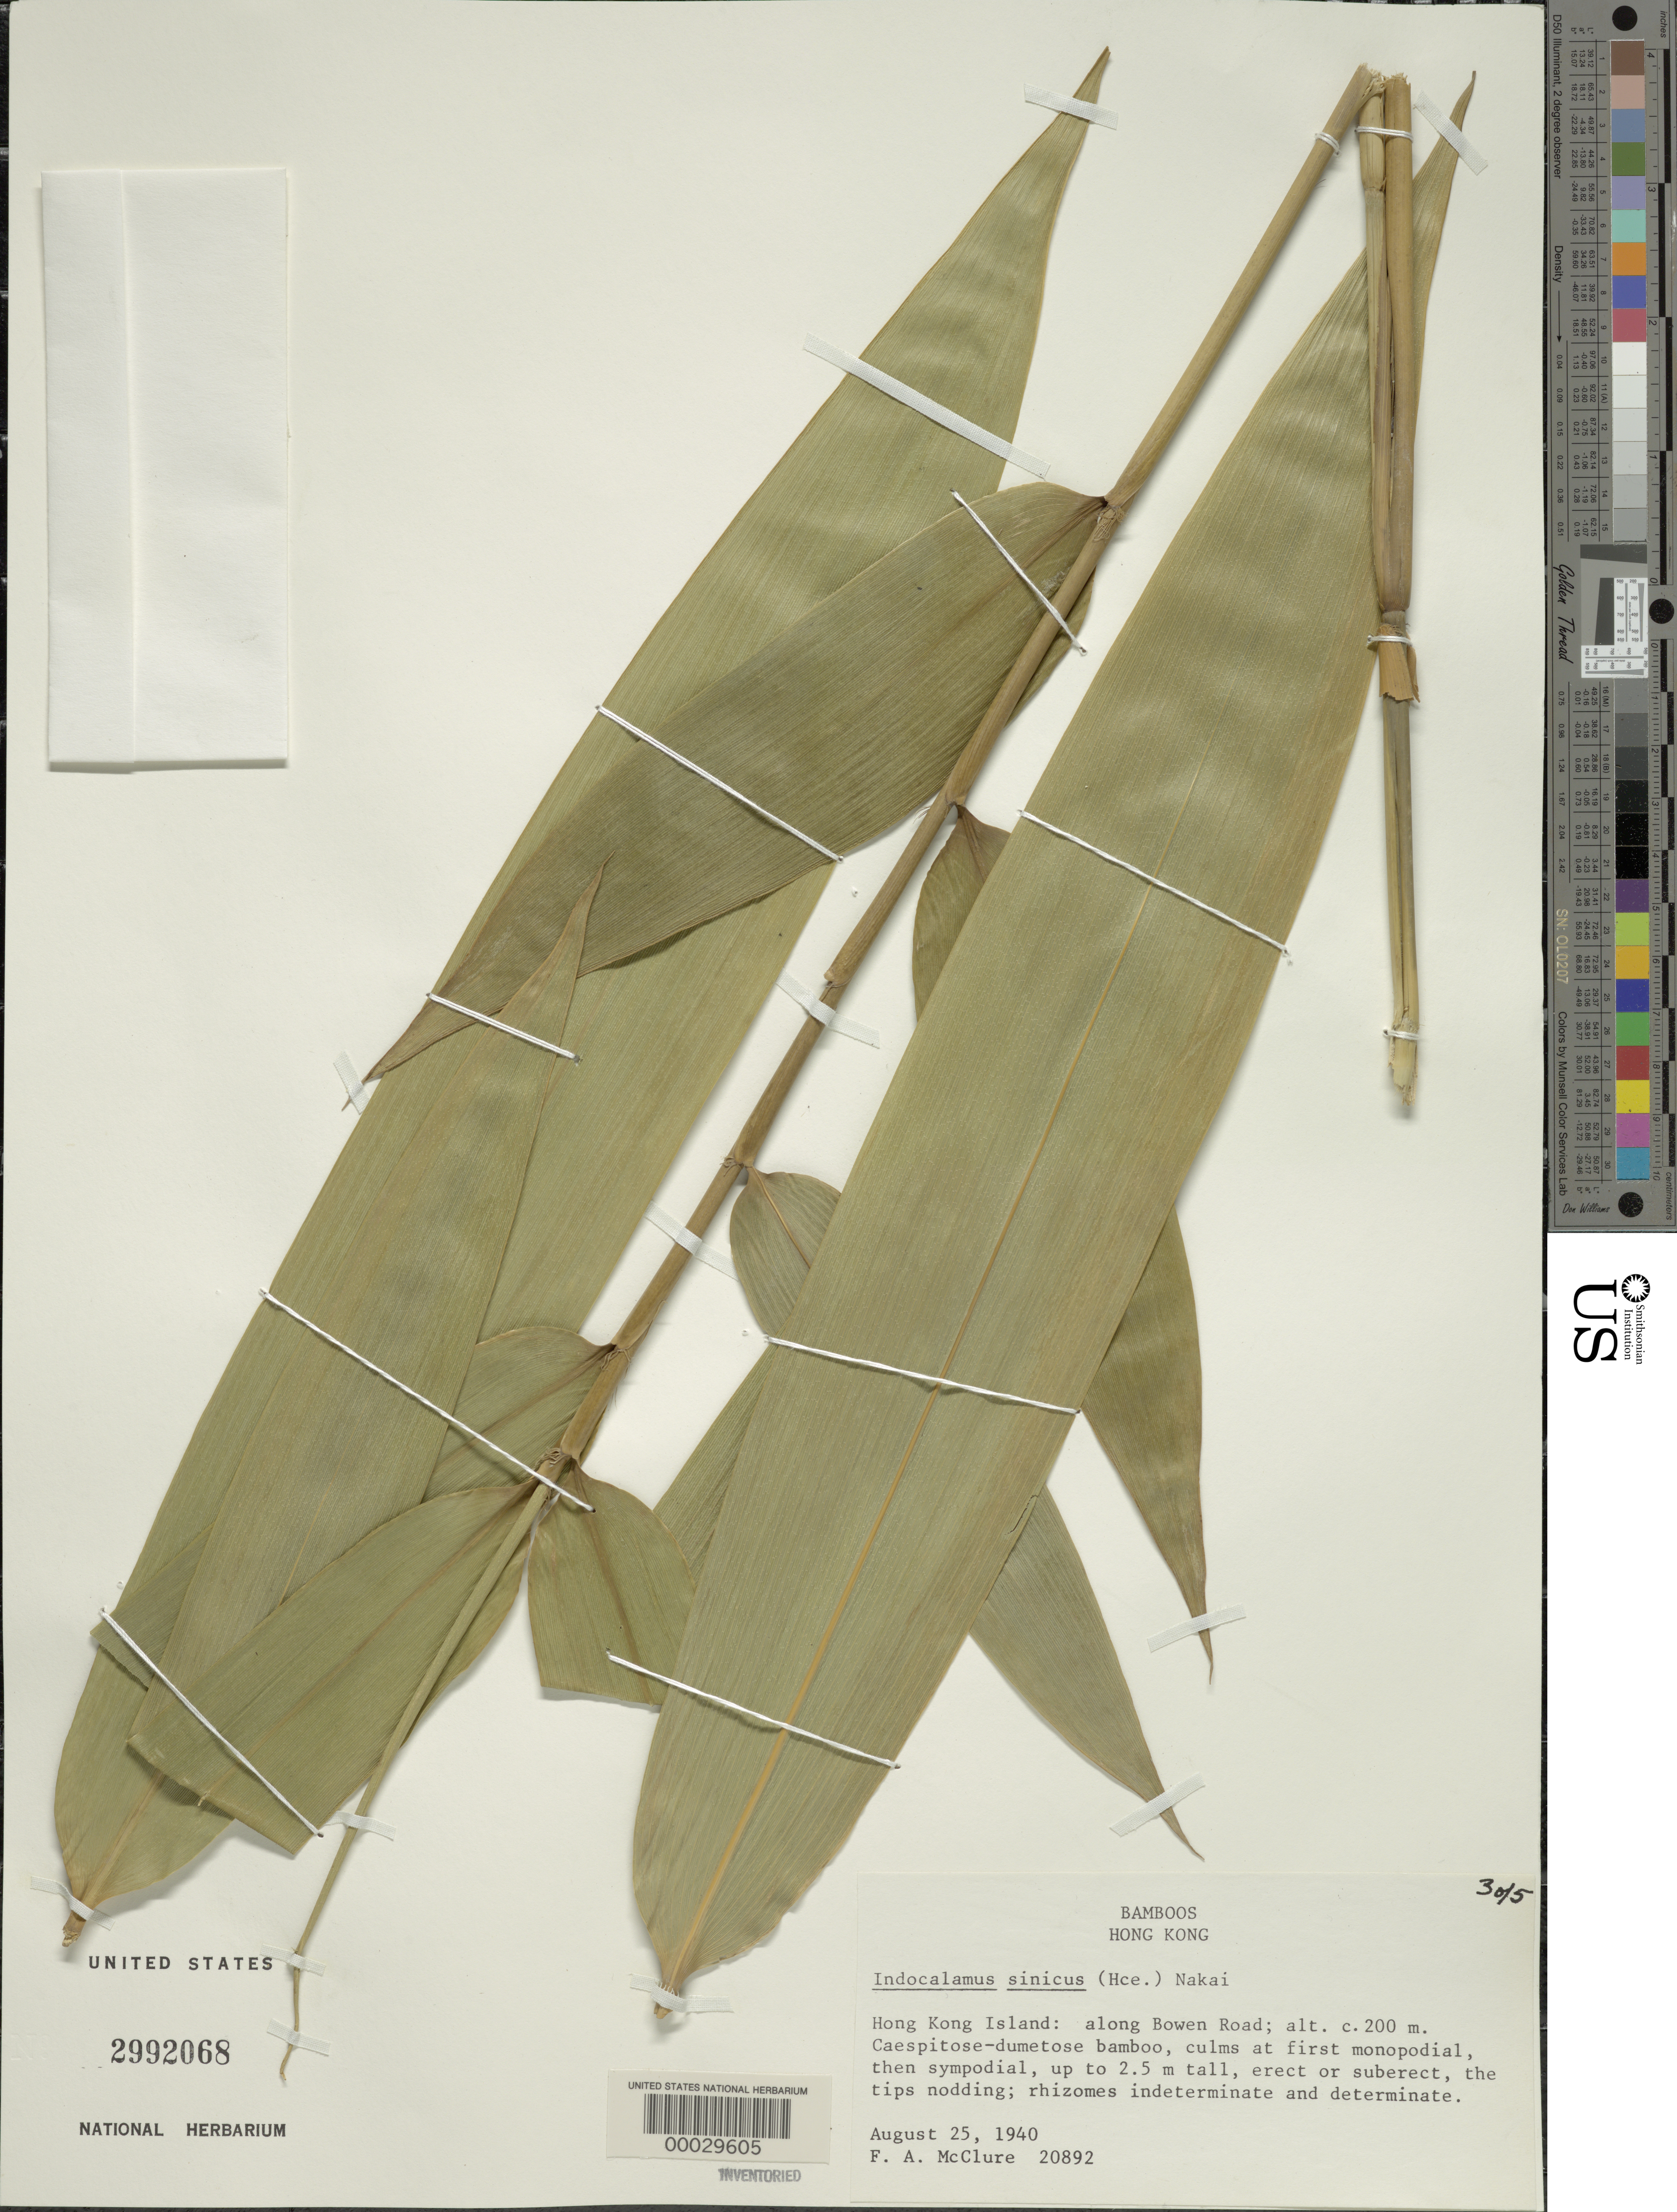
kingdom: Plantae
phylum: Tracheophyta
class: Liliopsida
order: Poales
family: Poaceae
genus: Indocalamus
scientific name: Indocalamus sinicus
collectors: F. A. McClure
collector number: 20892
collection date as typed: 25 Aug 1940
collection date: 1940-08-25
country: China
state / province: Hong Kong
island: Hong Kong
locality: Bowen road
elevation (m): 200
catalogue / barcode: US 2992068